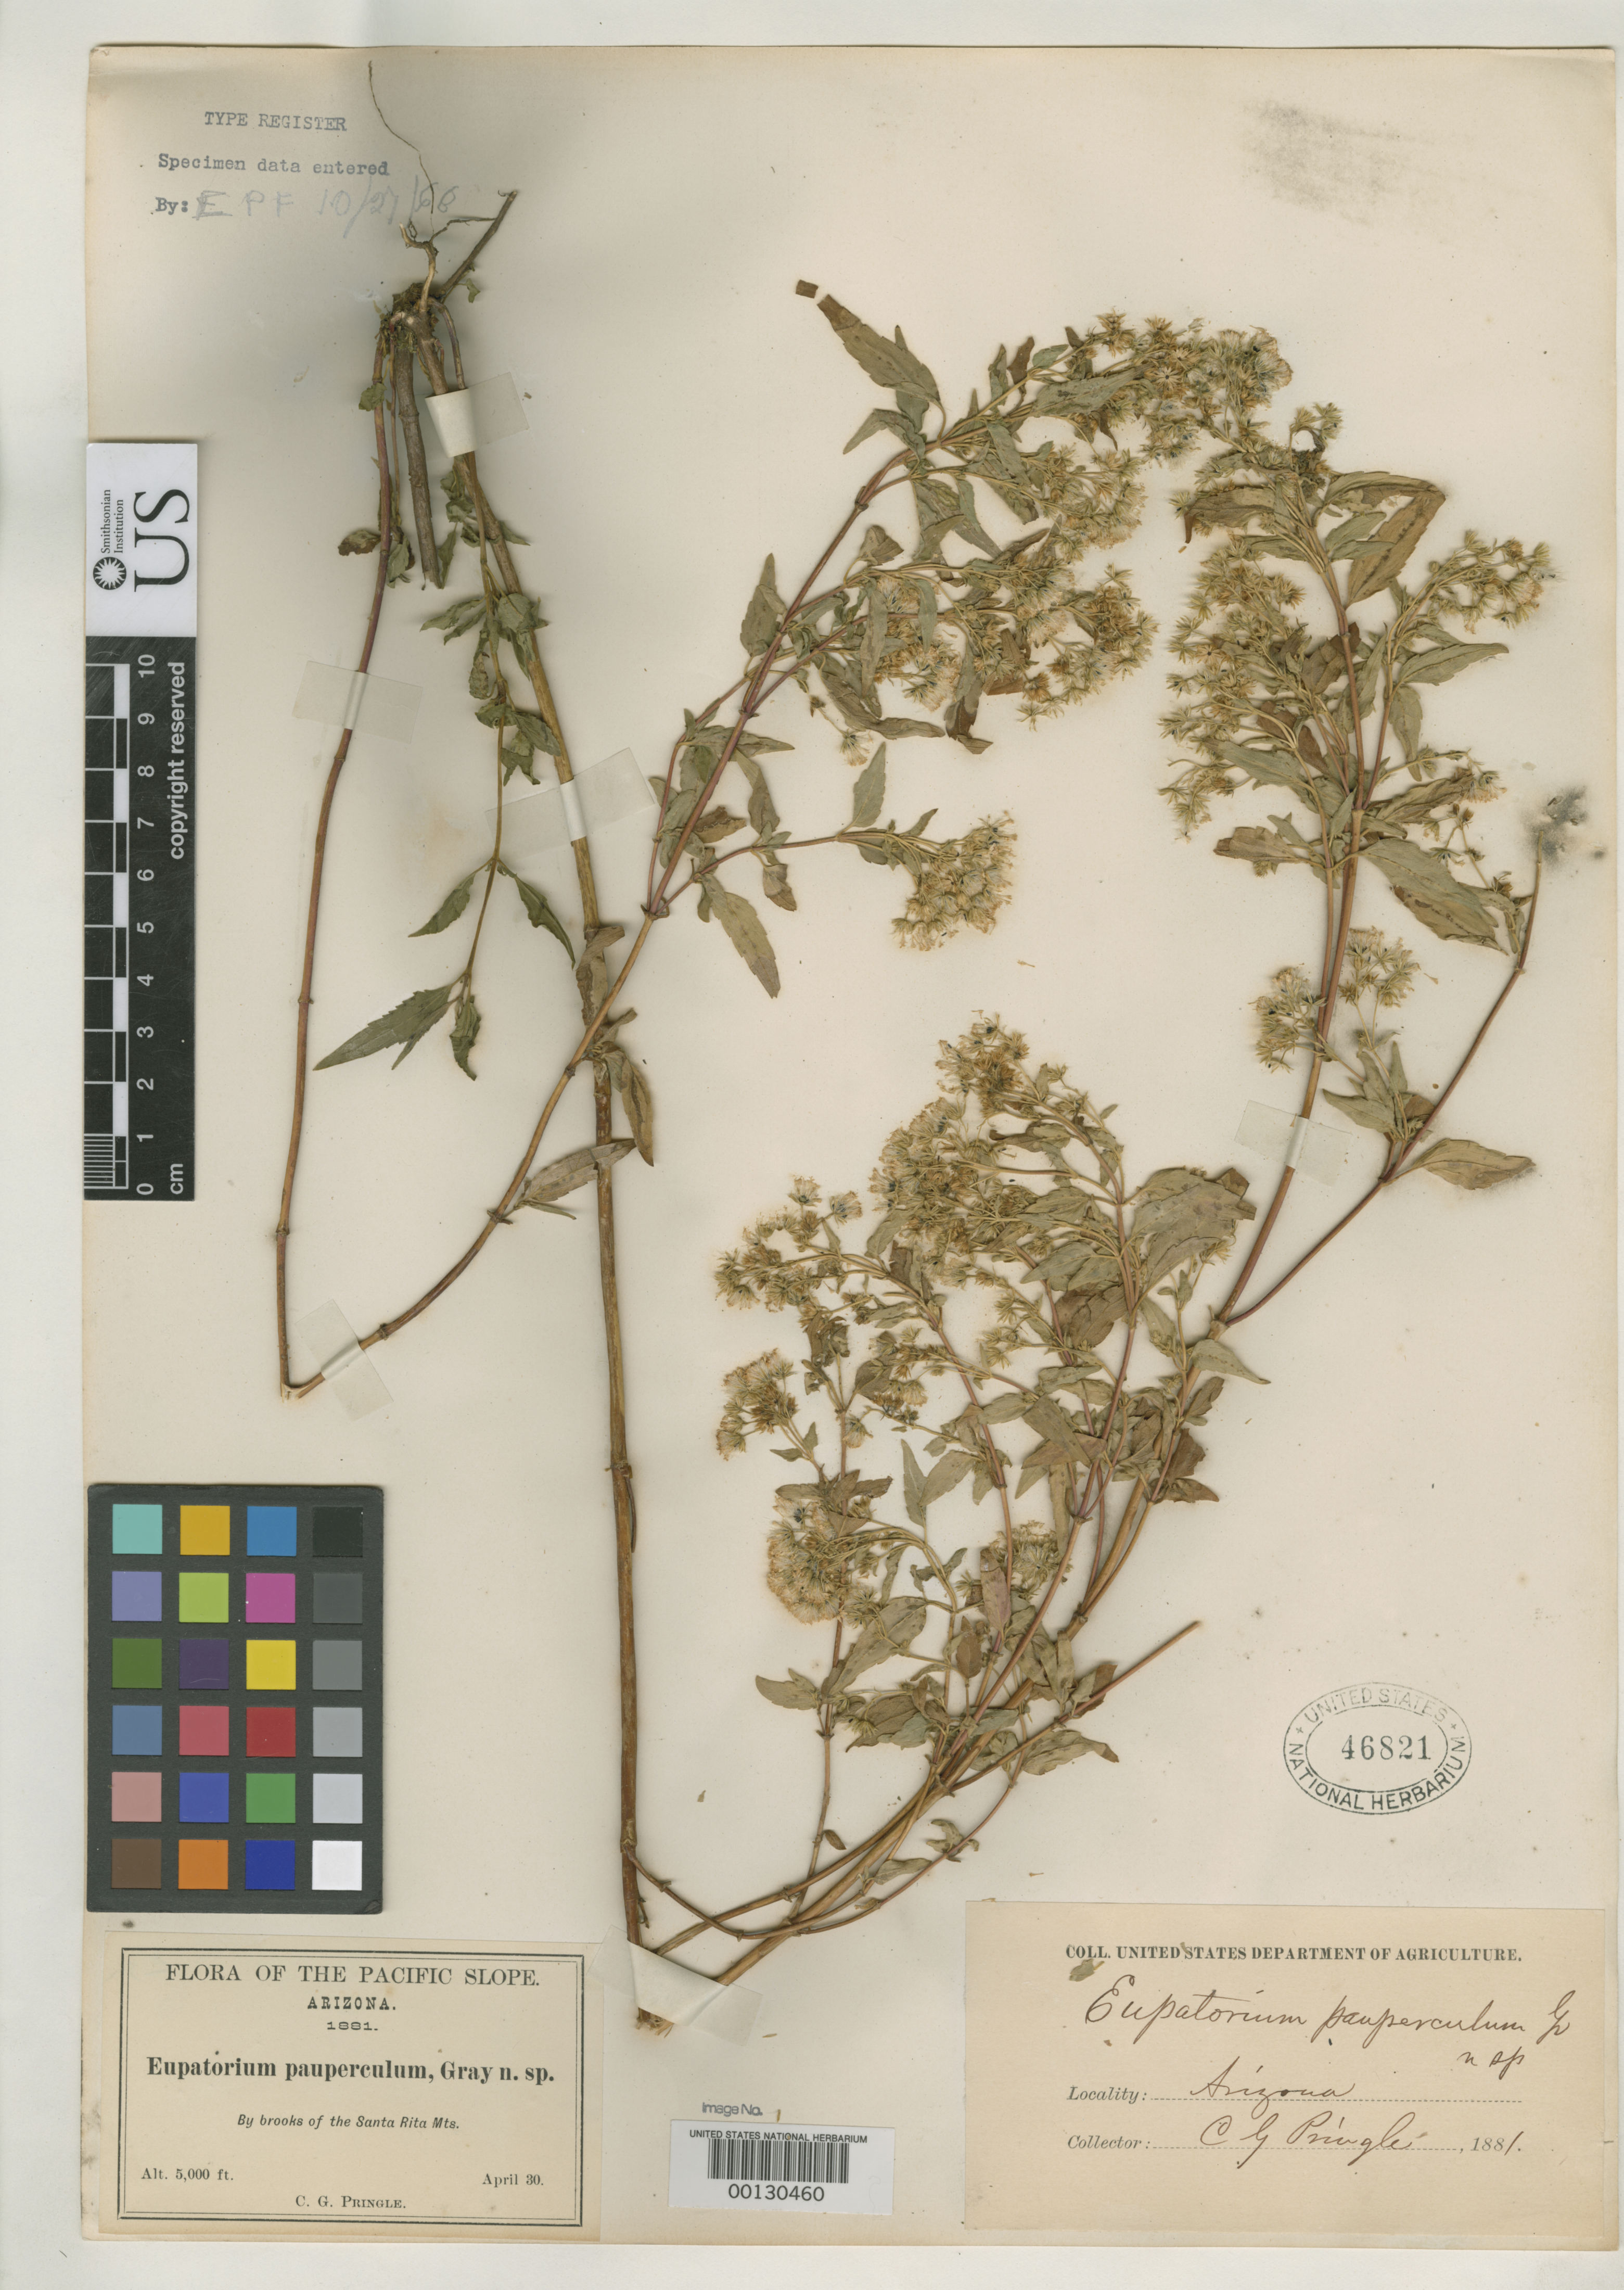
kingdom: Plantae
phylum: Tracheophyta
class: Magnoliopsida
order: Asterales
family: Asteraceae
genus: Eupatorium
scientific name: Eupatorium pauperculum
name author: A. Gray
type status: Type Collection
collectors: C. G. Pringle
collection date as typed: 30 Apr 1881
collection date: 1881-04-30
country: United States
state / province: Arizona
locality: Santa Rita Mts.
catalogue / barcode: US 46821